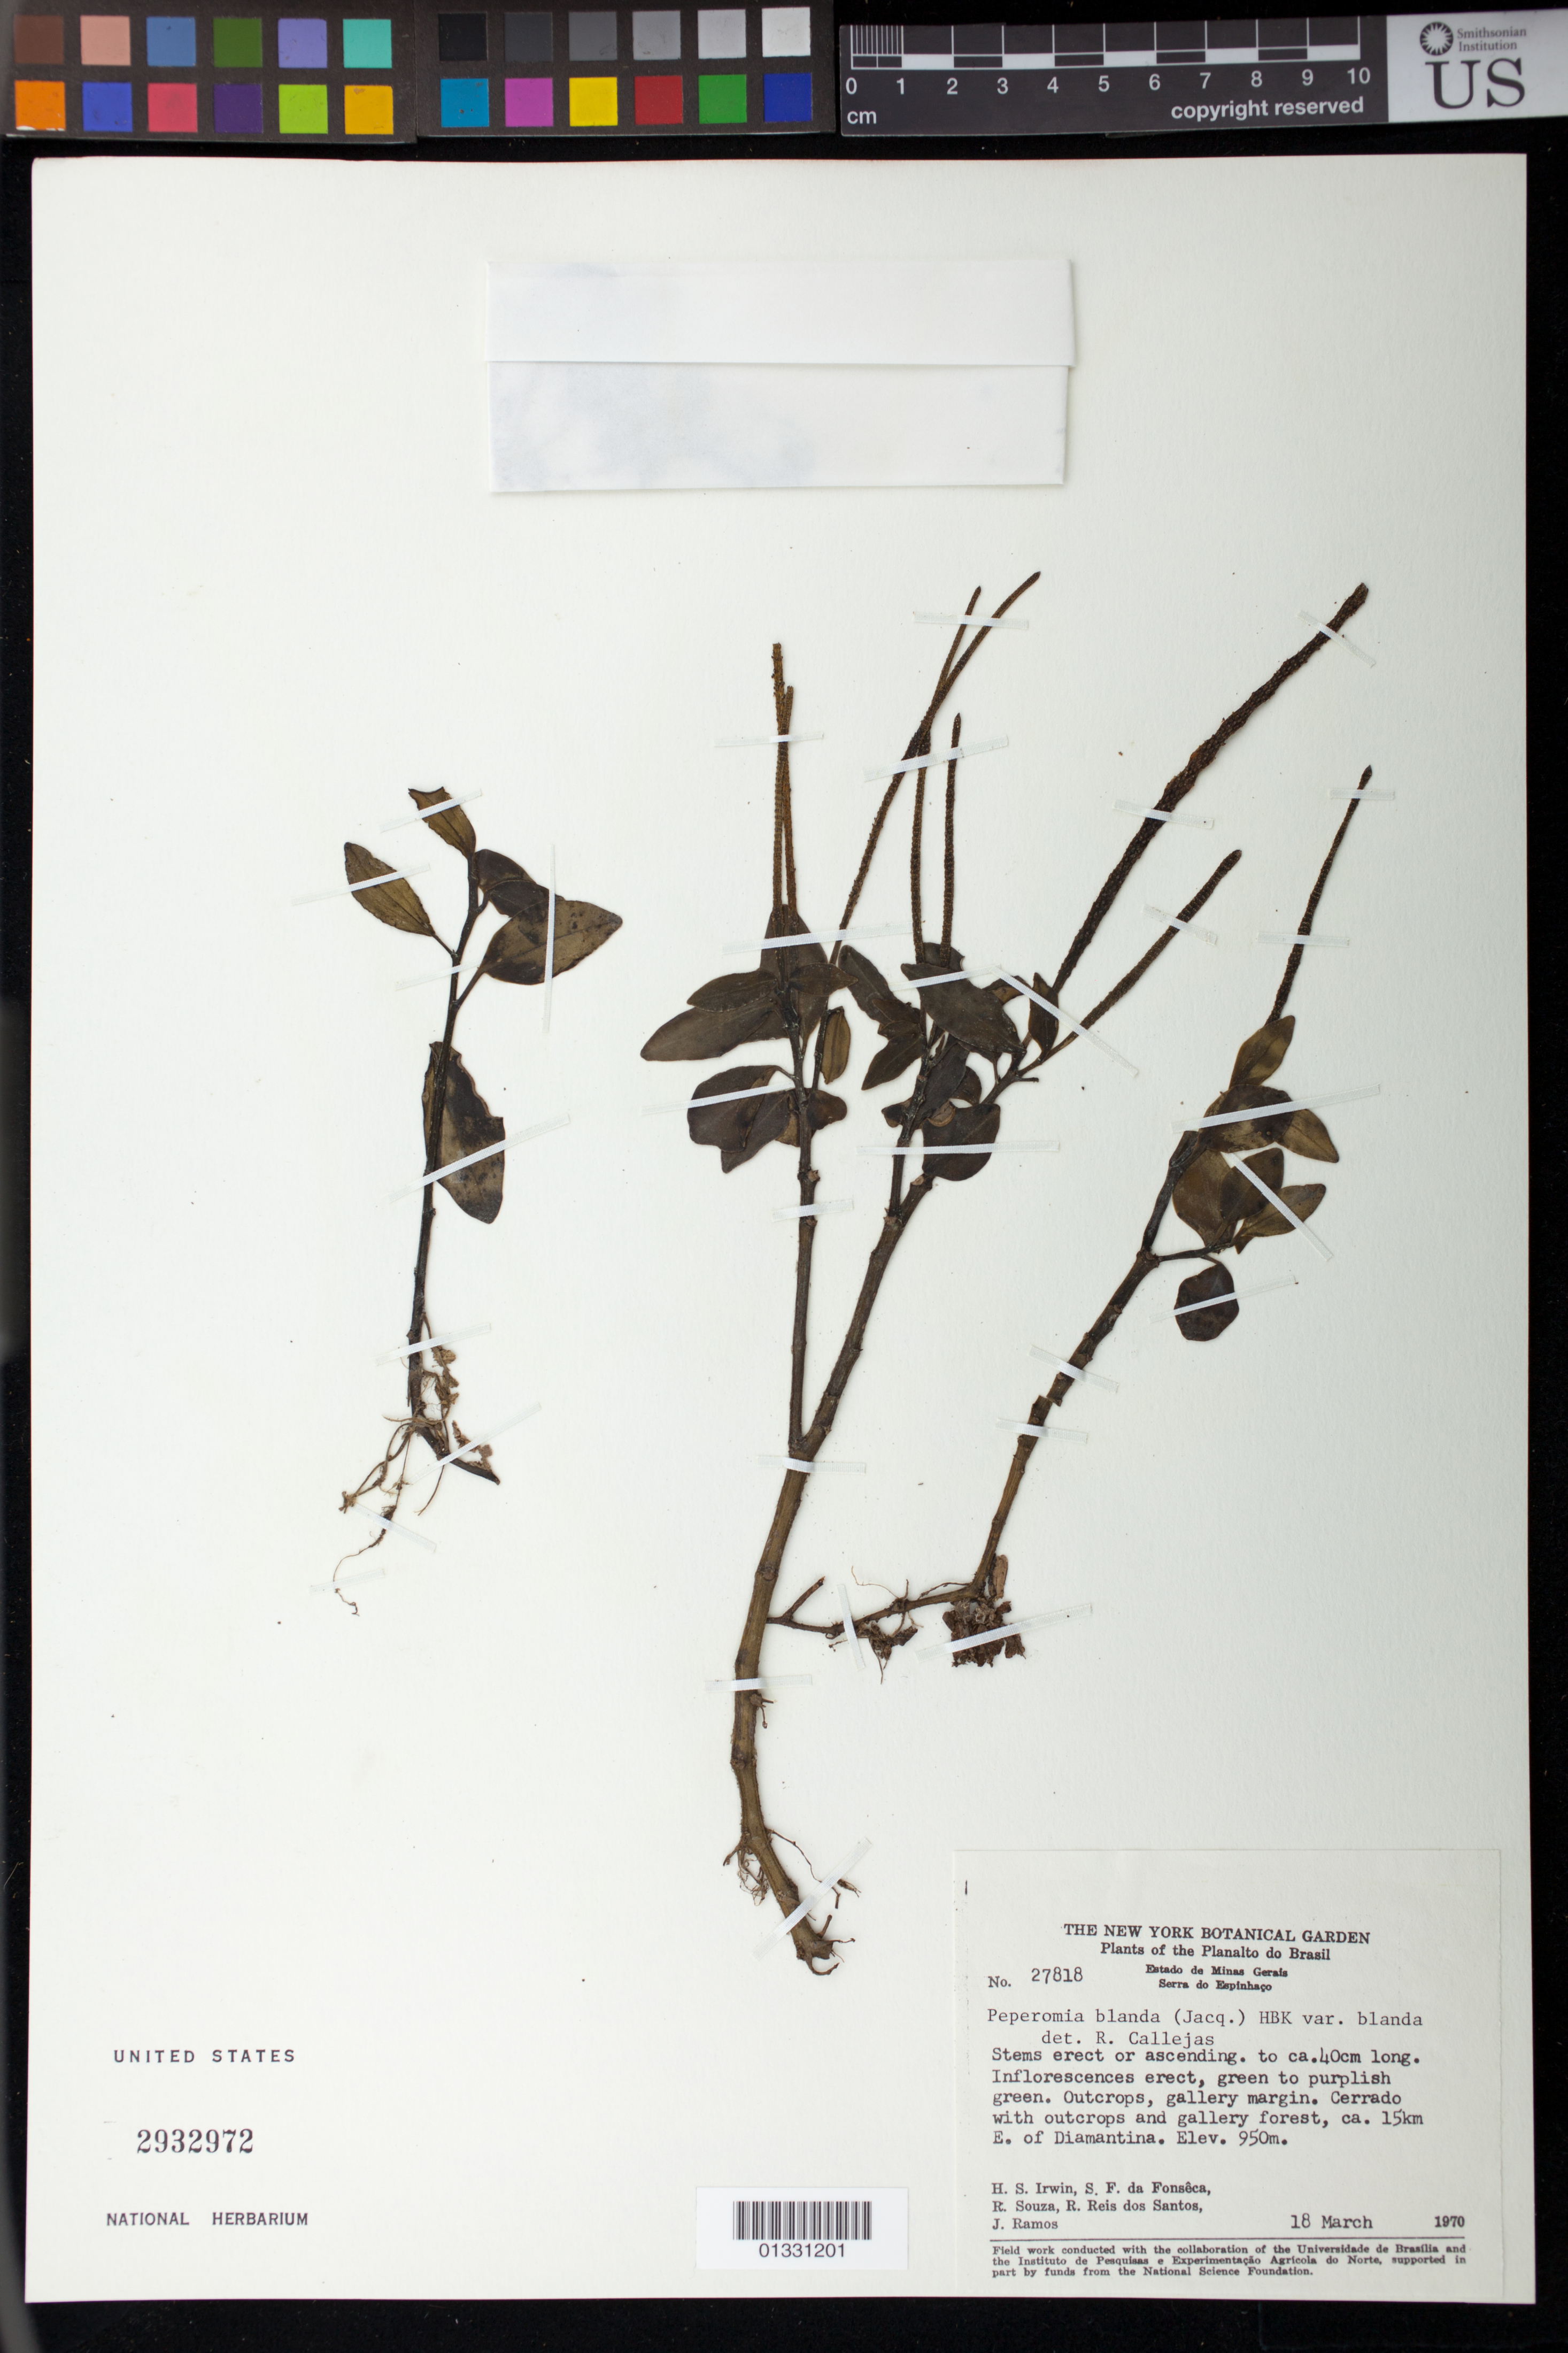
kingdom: Plantae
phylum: Tracheophyta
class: Magnoliopsida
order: Piperales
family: Piperaceae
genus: Peperomia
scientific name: Peperomia blanda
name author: (Jacq.) Kunth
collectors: H. Irwin, S. F. Fonsêca, R. Souza, R. R. Santos & J. Ramos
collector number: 27818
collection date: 1970-03-18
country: Brazil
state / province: Minas Gerais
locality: Ca. 15 Km E of Diamantina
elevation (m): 950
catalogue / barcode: US 2932972